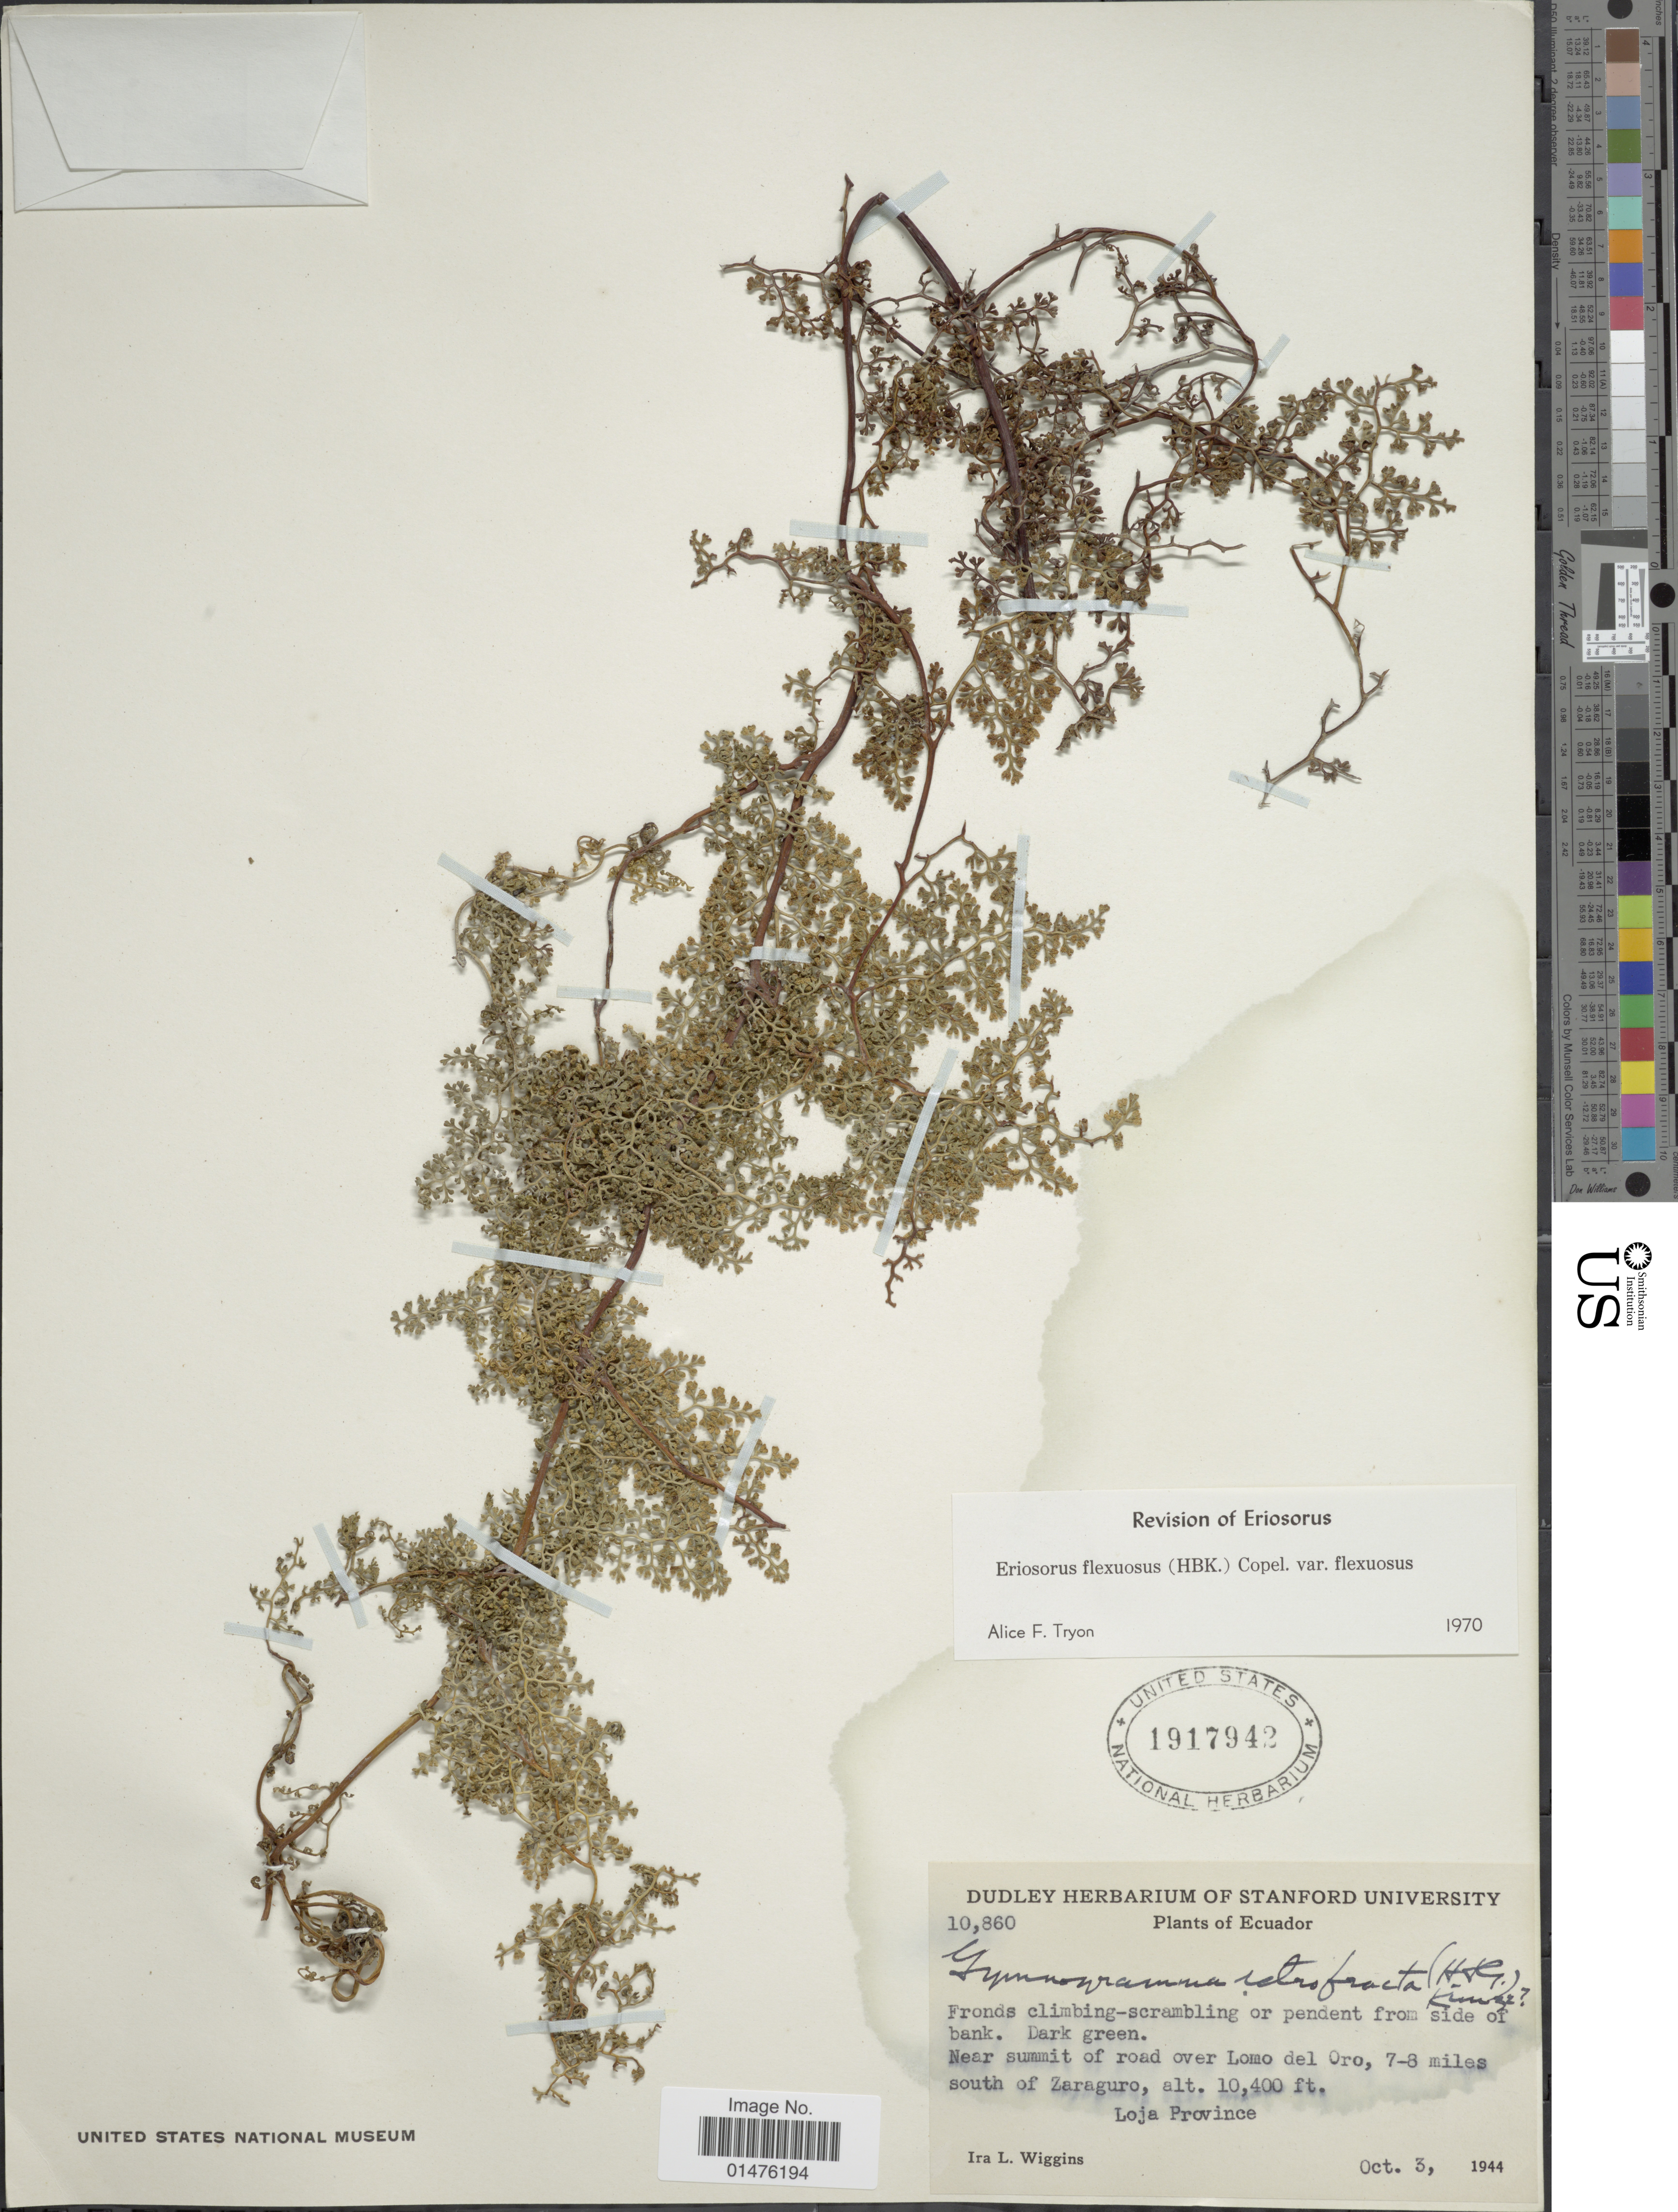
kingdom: Plantae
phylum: Tracheophyta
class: Polypodiopsida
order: Polypodiales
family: Pteridaceae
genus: Jamesonia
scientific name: Jamesonia flexuosa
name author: (Humb. & Bonpl.) Christenh.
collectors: I. L. Wiggins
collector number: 10860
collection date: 1944-10-03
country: Ecuador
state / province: Loja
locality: Near summit of road over Lomo del Oro, 7-8 miles south of Zaraguro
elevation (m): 3170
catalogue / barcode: US 1917942